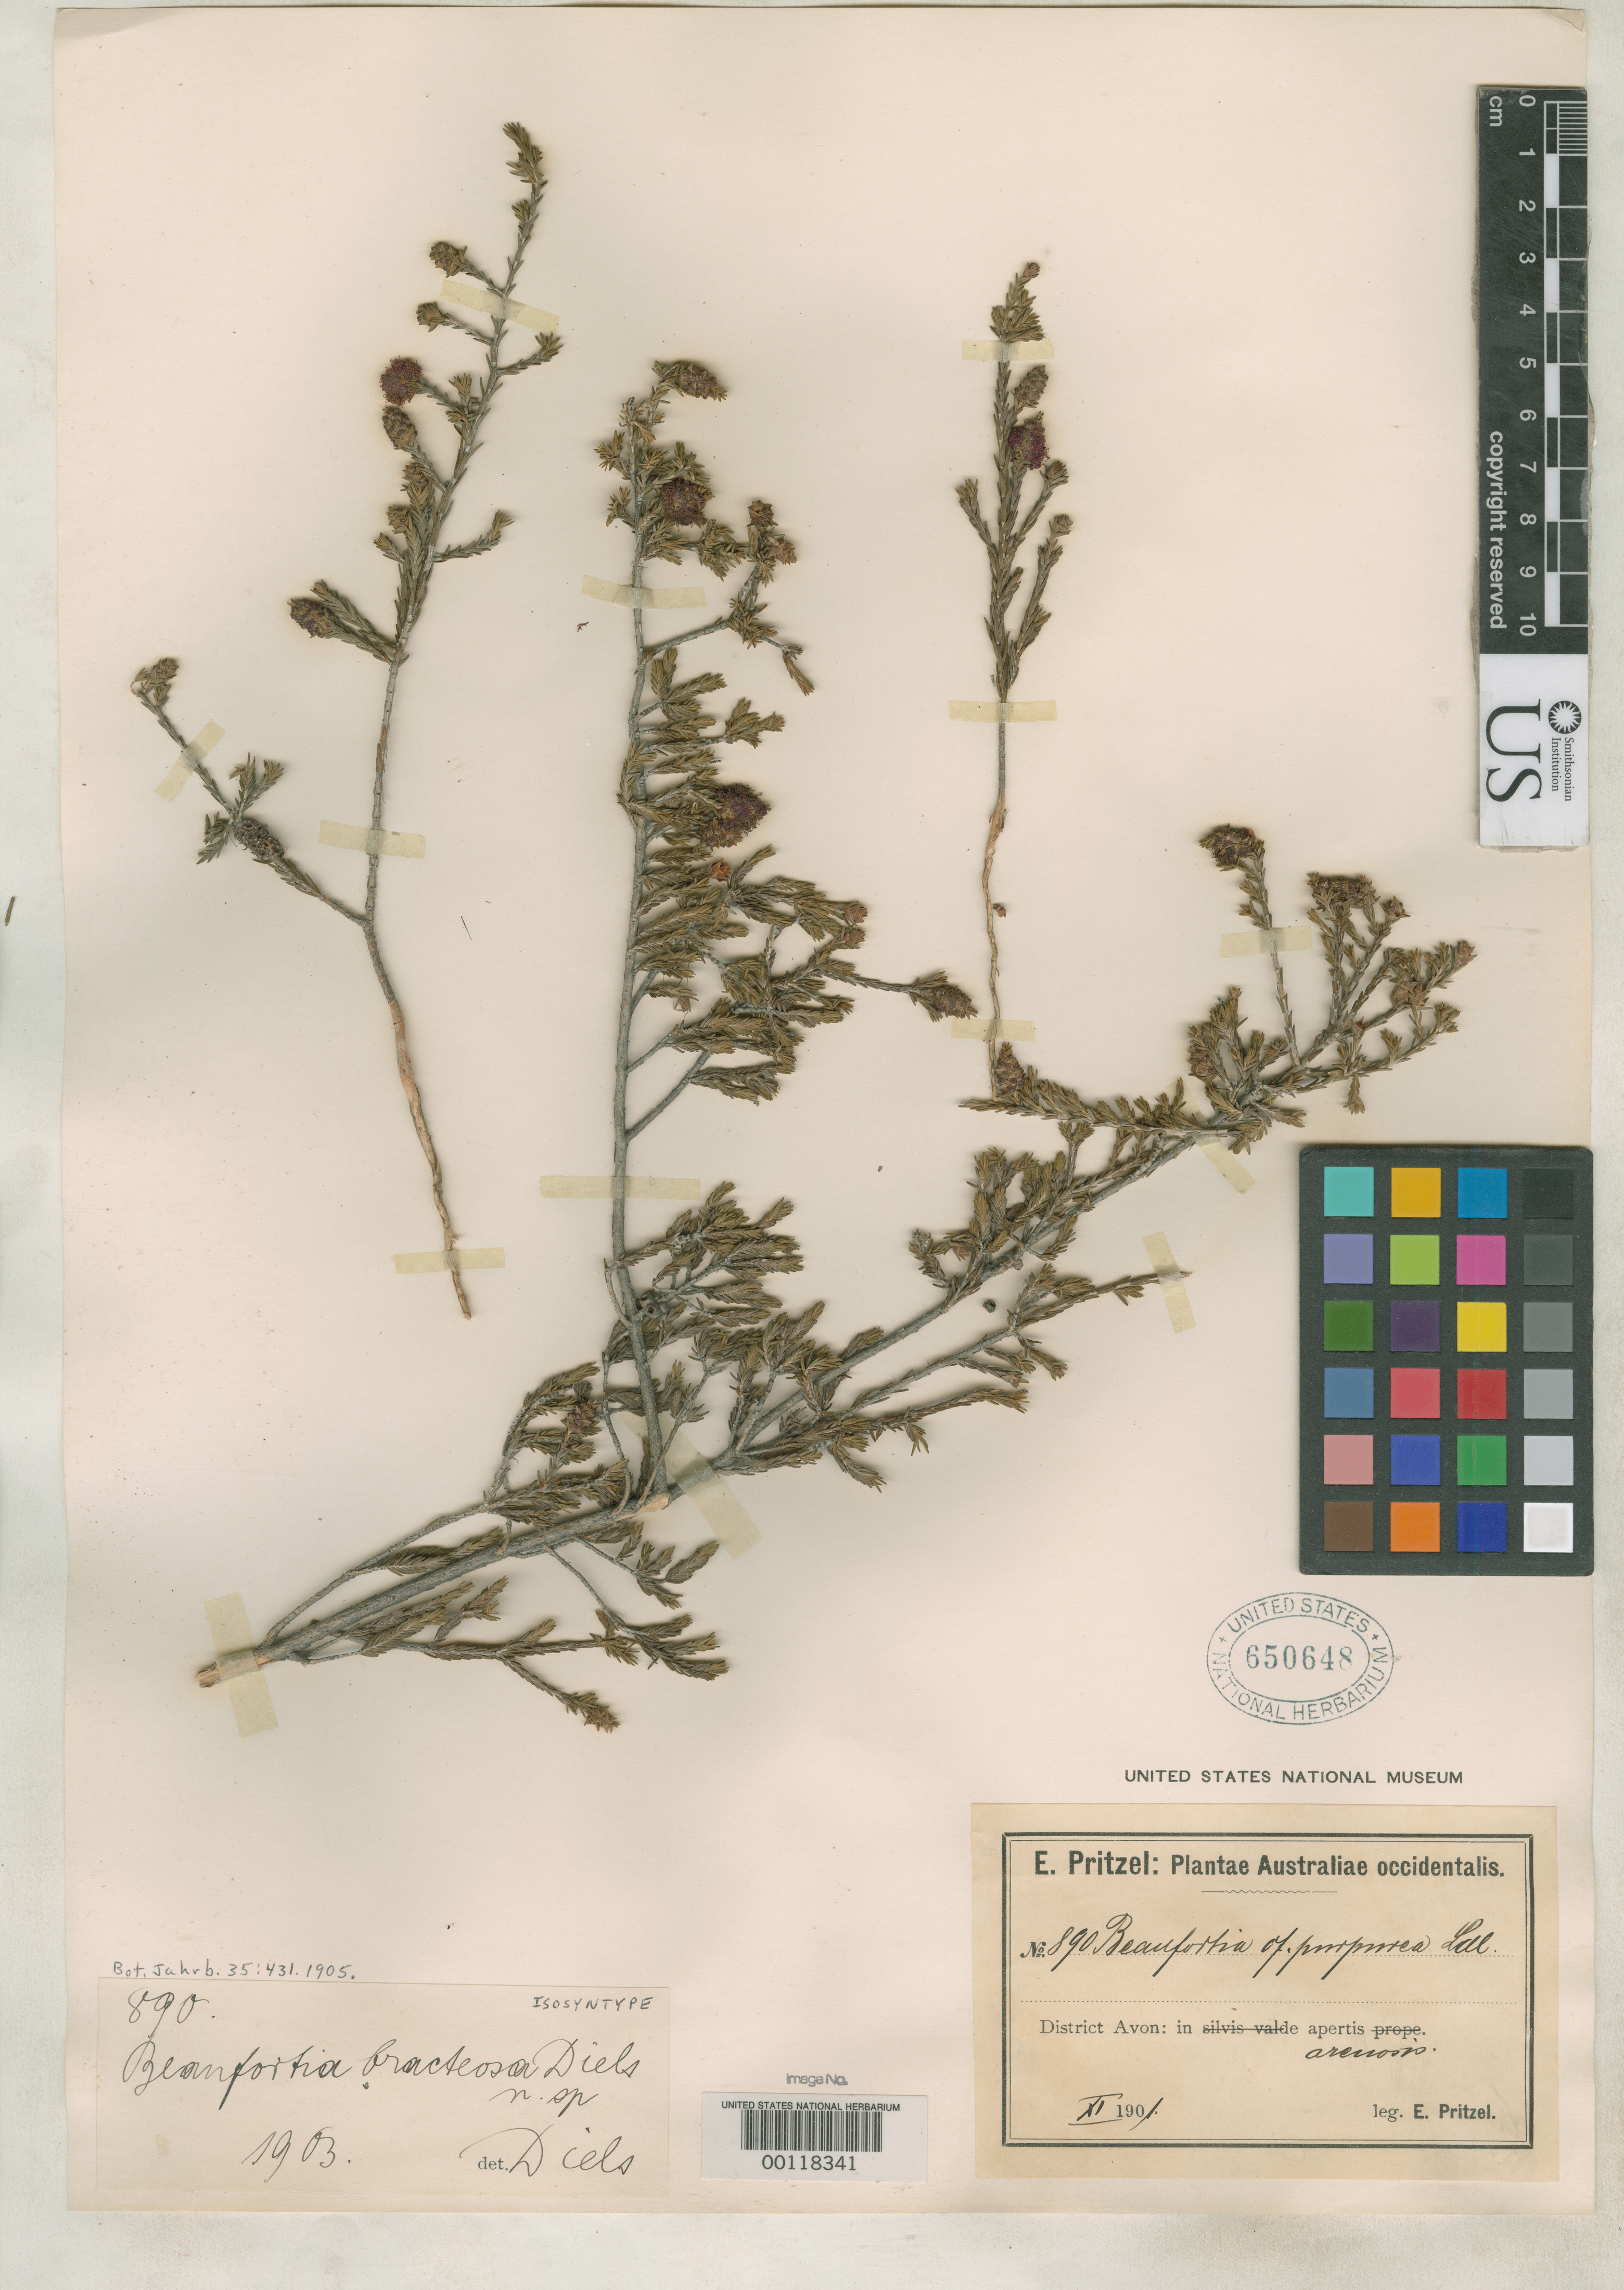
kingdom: Plantae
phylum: Tracheophyta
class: Magnoliopsida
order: Myrtales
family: Myrtaceae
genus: Beaufortia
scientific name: Beaufortia bracteosa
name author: Diels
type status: Isosyntype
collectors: E. G. Pritzel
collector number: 890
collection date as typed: Nov 1901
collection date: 1901-11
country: Australia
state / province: Western Australia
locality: Avon district.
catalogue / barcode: US 650648